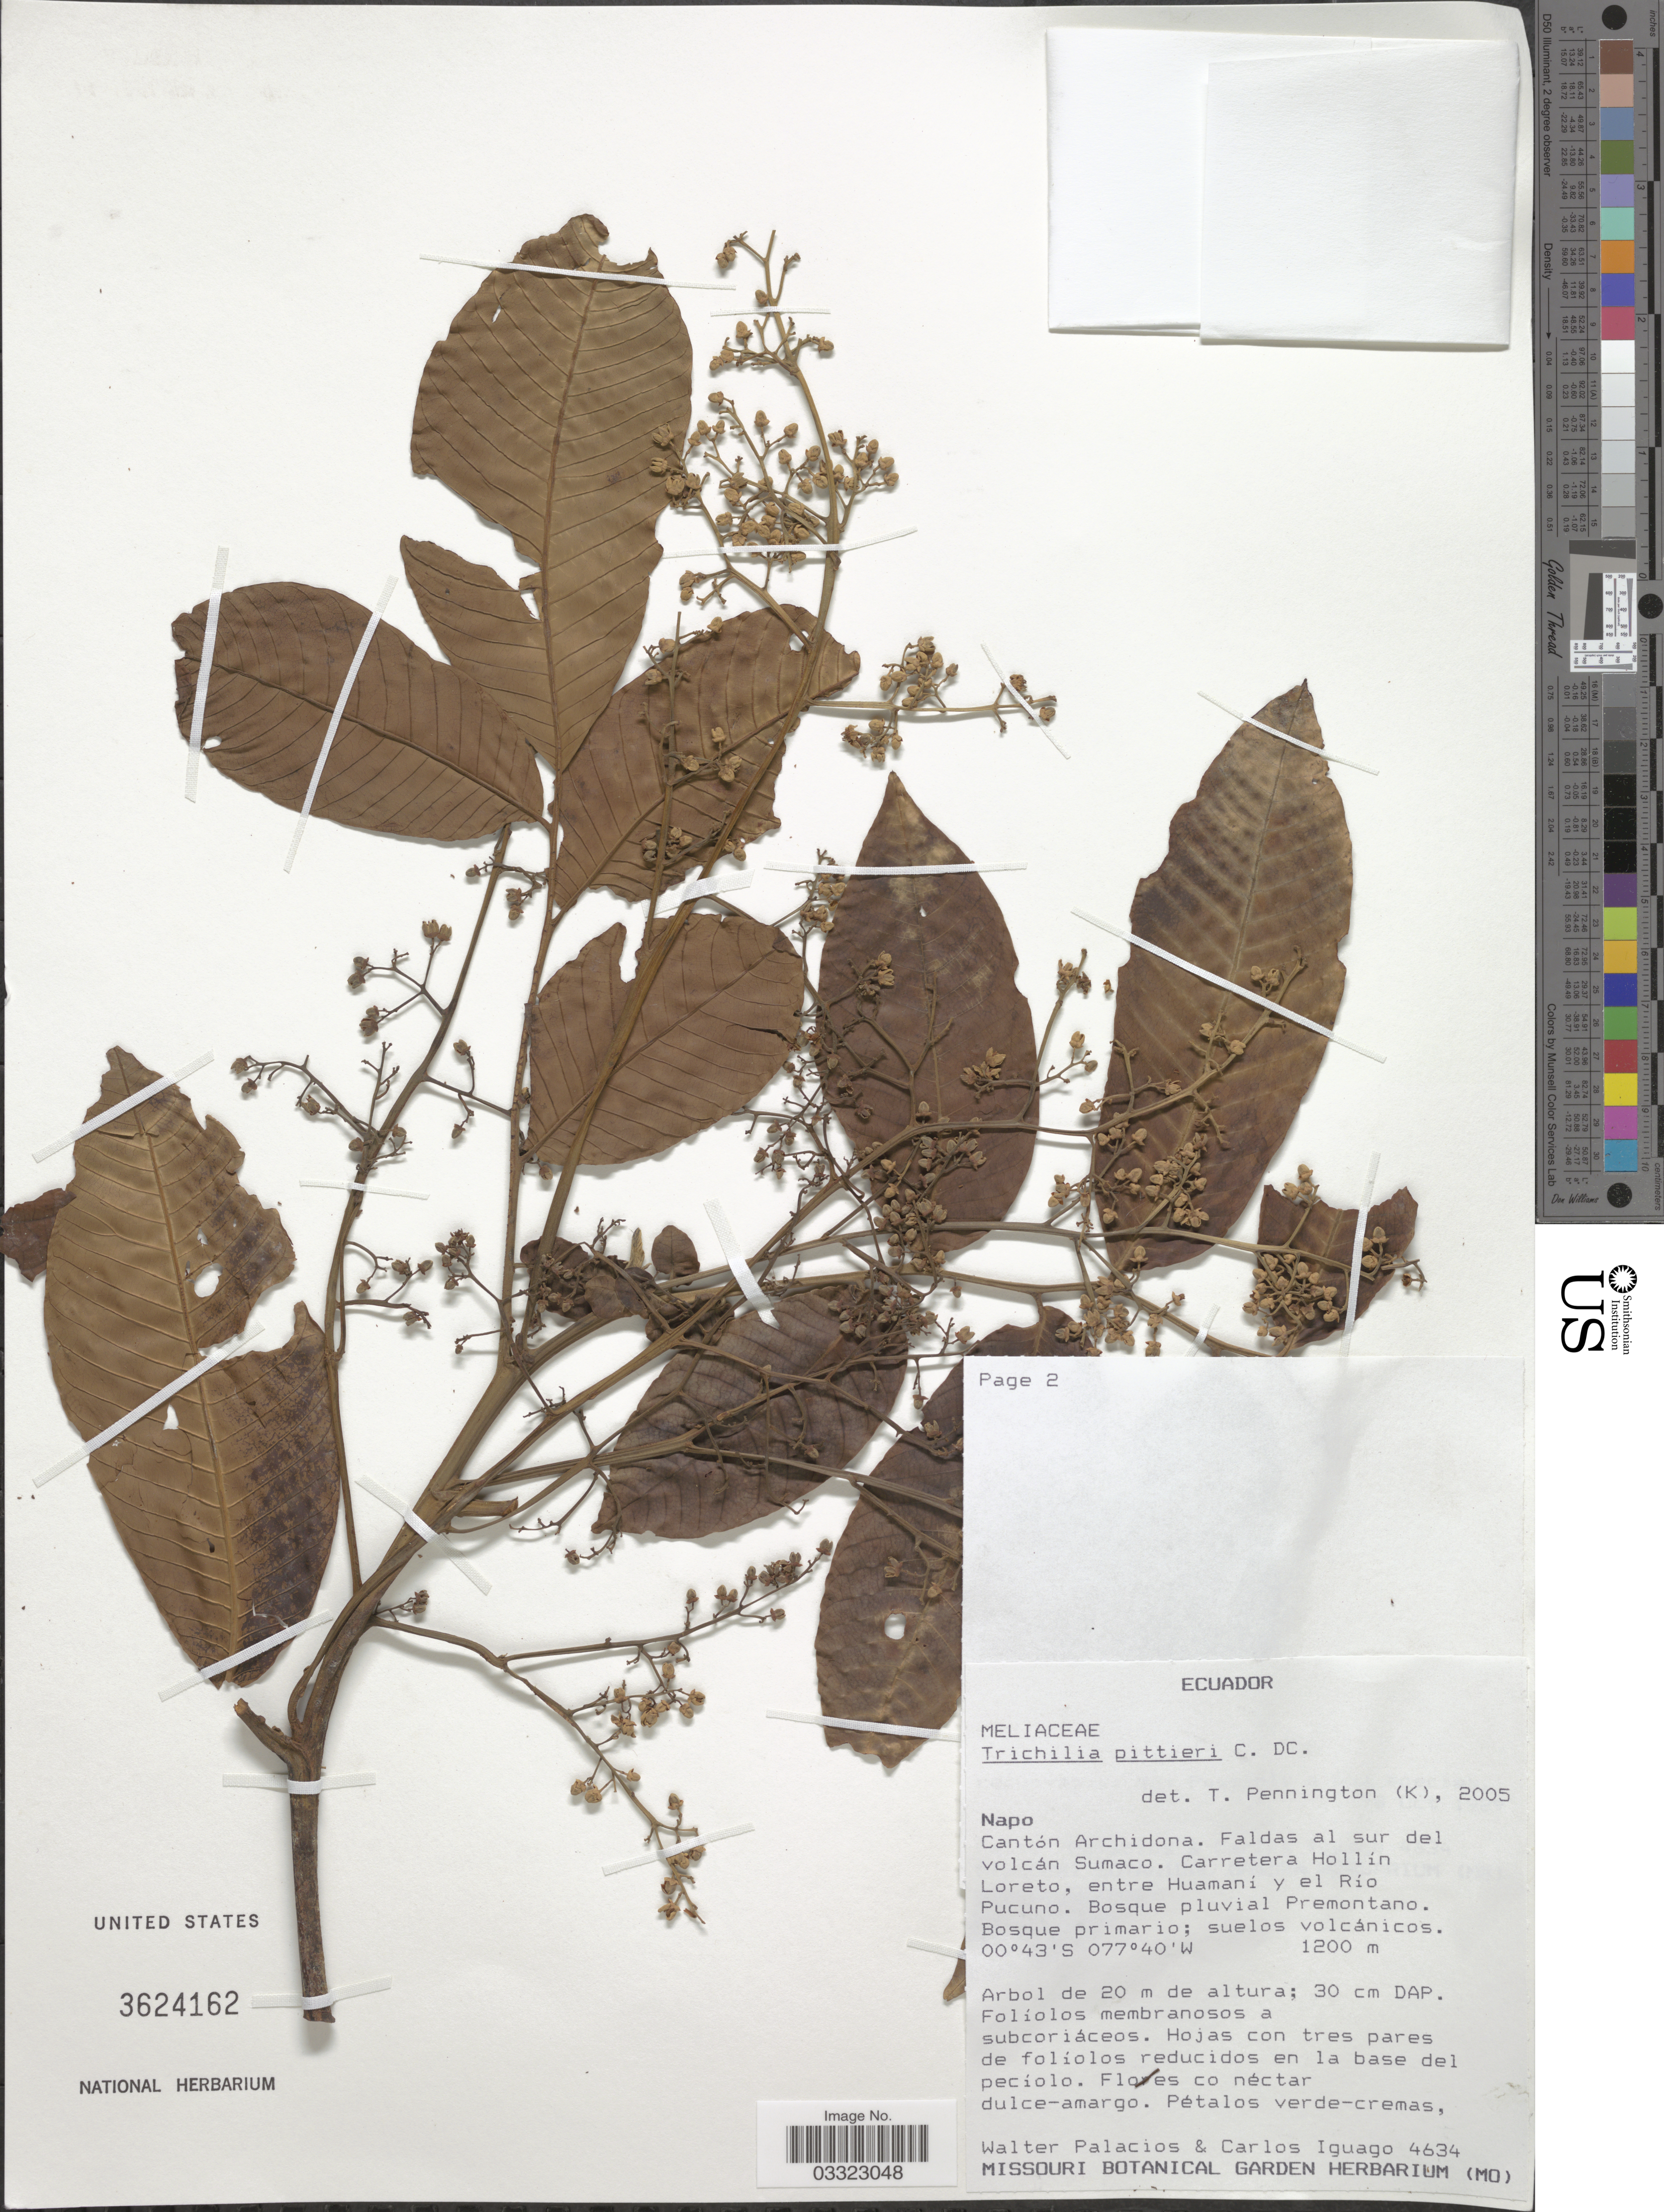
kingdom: Plantae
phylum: Tracheophyta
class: Magnoliopsida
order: Sapindales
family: Meliaceae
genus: Trichilia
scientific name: Trichilia pittieri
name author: C. DC.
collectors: W. Palacios & C. Iguago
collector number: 4634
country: Ecuador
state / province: Napo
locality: Cantón Archidona. Faldas al sur del volcán Sumaco. Carretera Hollín Loreto, entre Huamaní y el Río Pucuno. Bosque pluvial Premontano.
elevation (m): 1200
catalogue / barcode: US 3624162